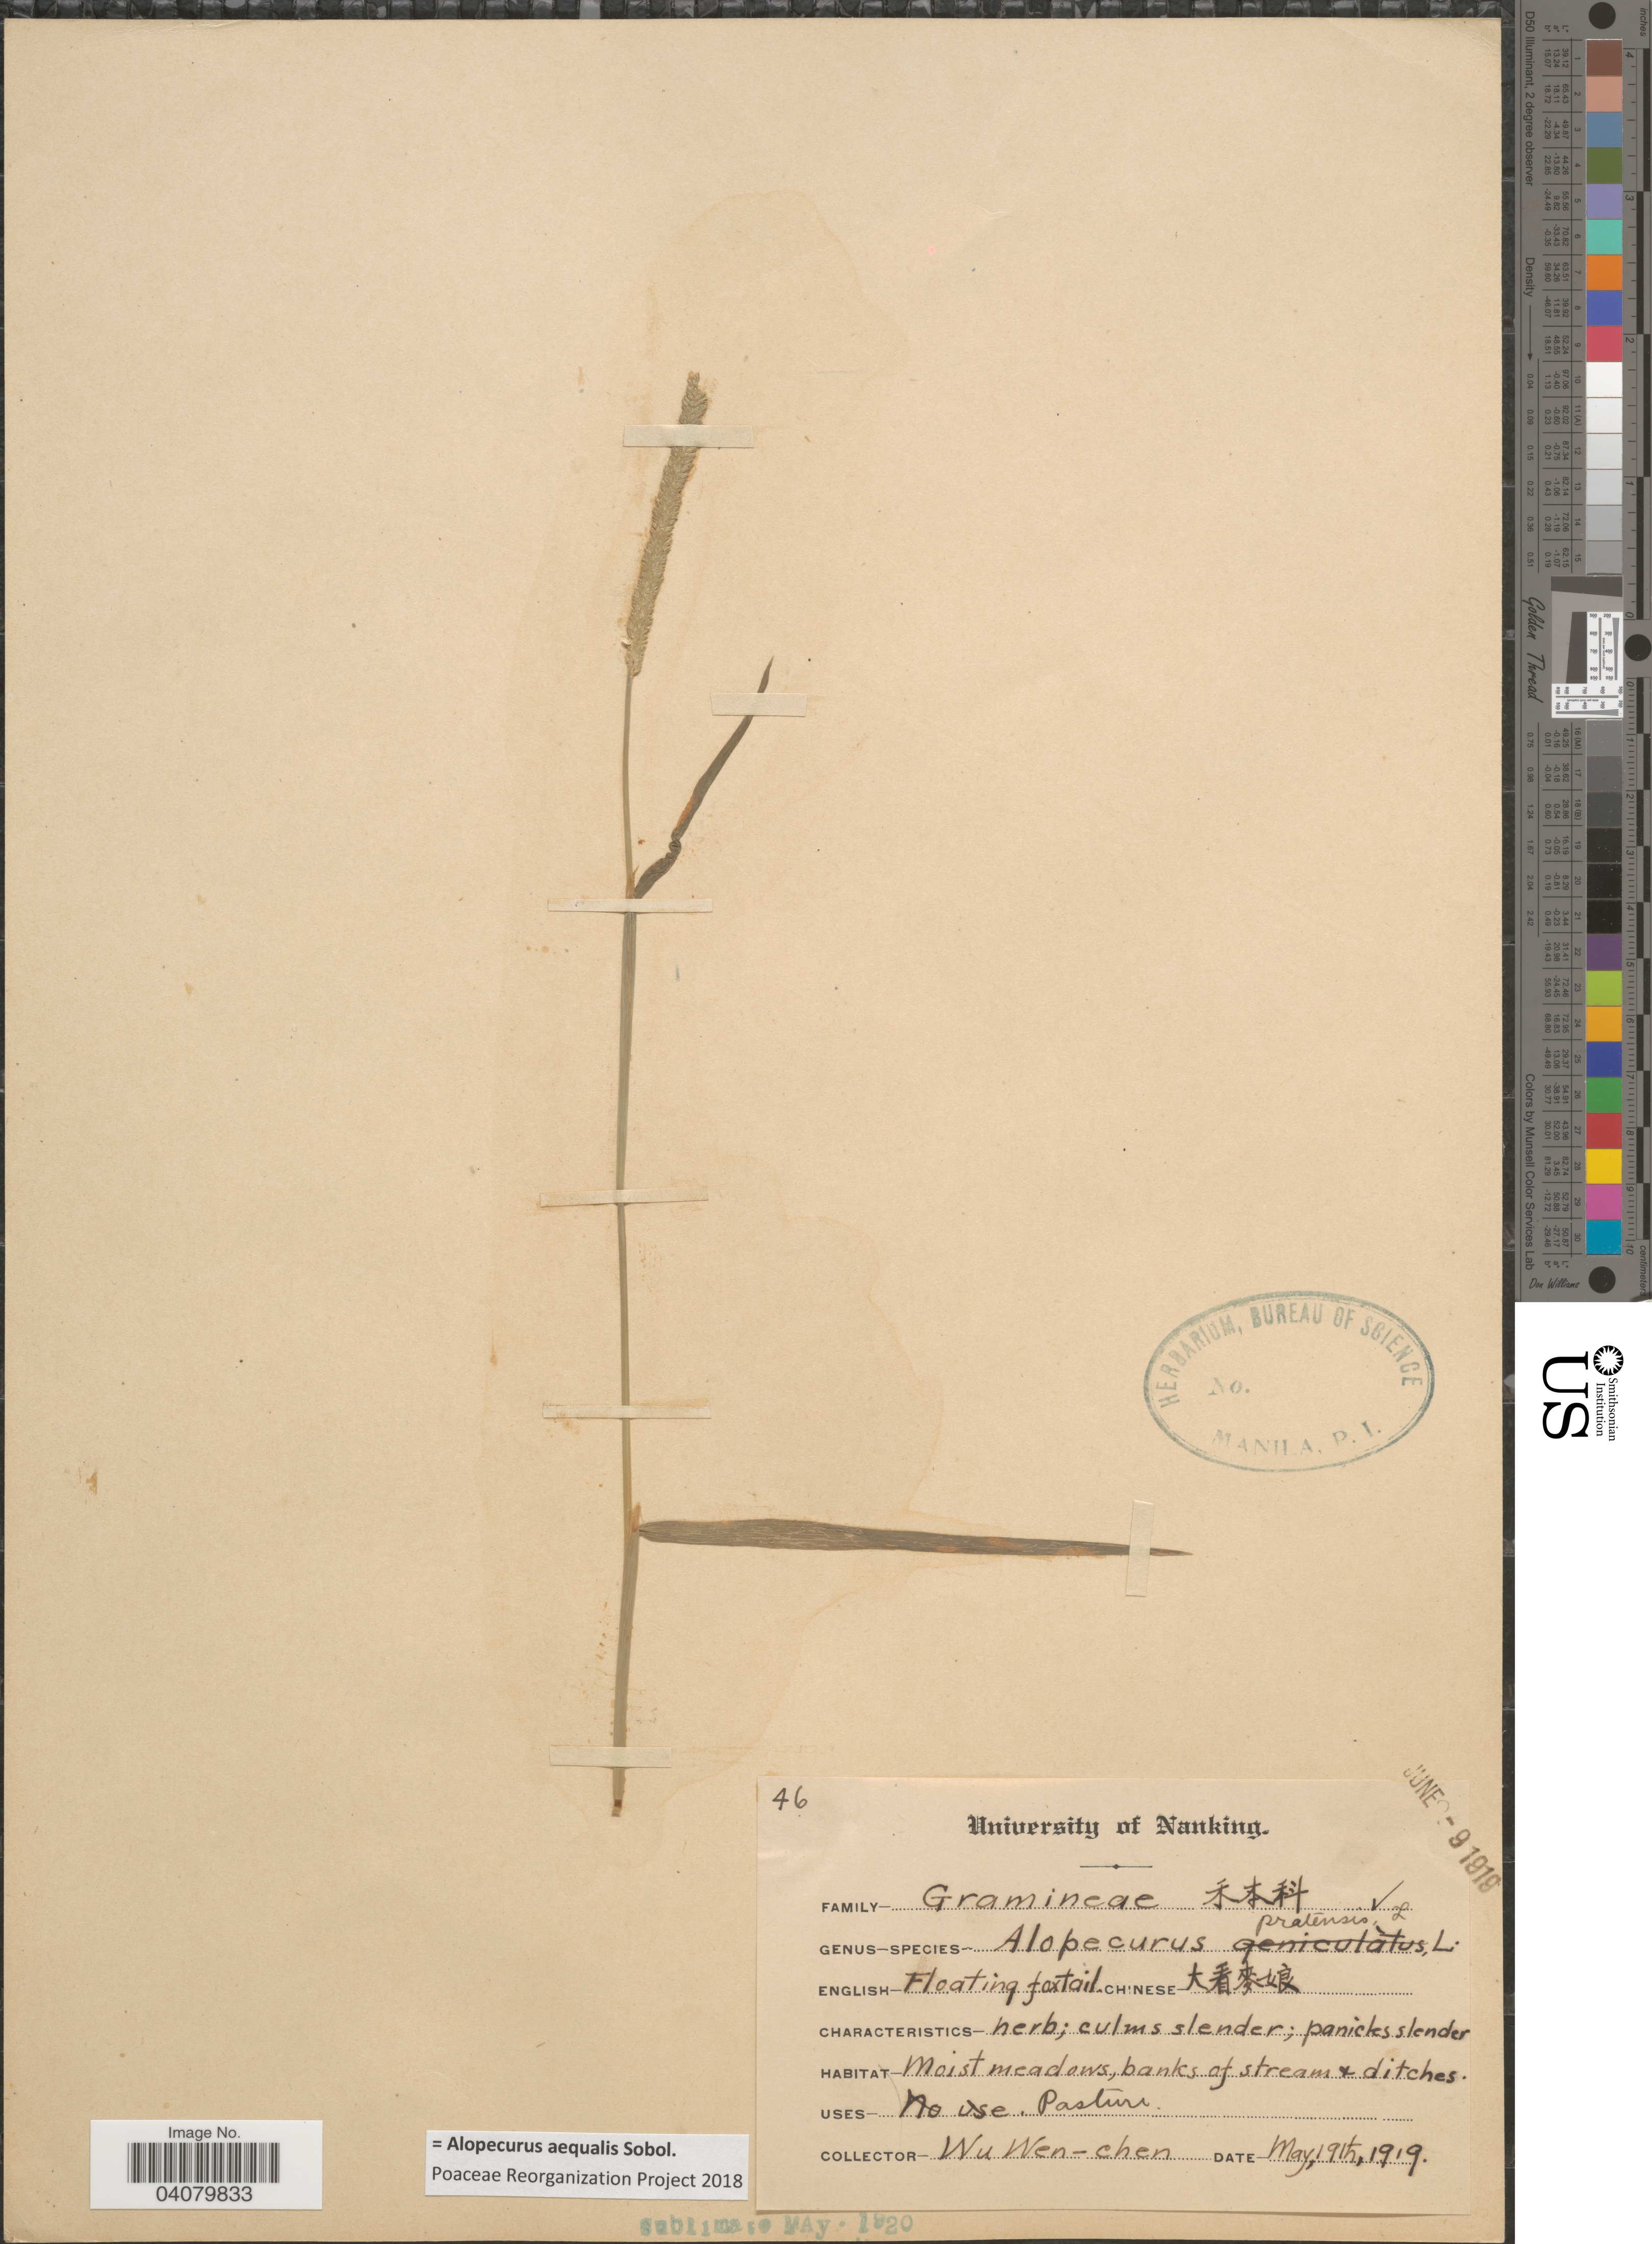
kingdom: Plantae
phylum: Tracheophyta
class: Liliopsida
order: Poales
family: Poaceae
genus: Alopecurus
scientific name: Alopecurus aequalis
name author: Sobol.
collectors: Wu Wen-chen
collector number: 46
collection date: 1919-05-19